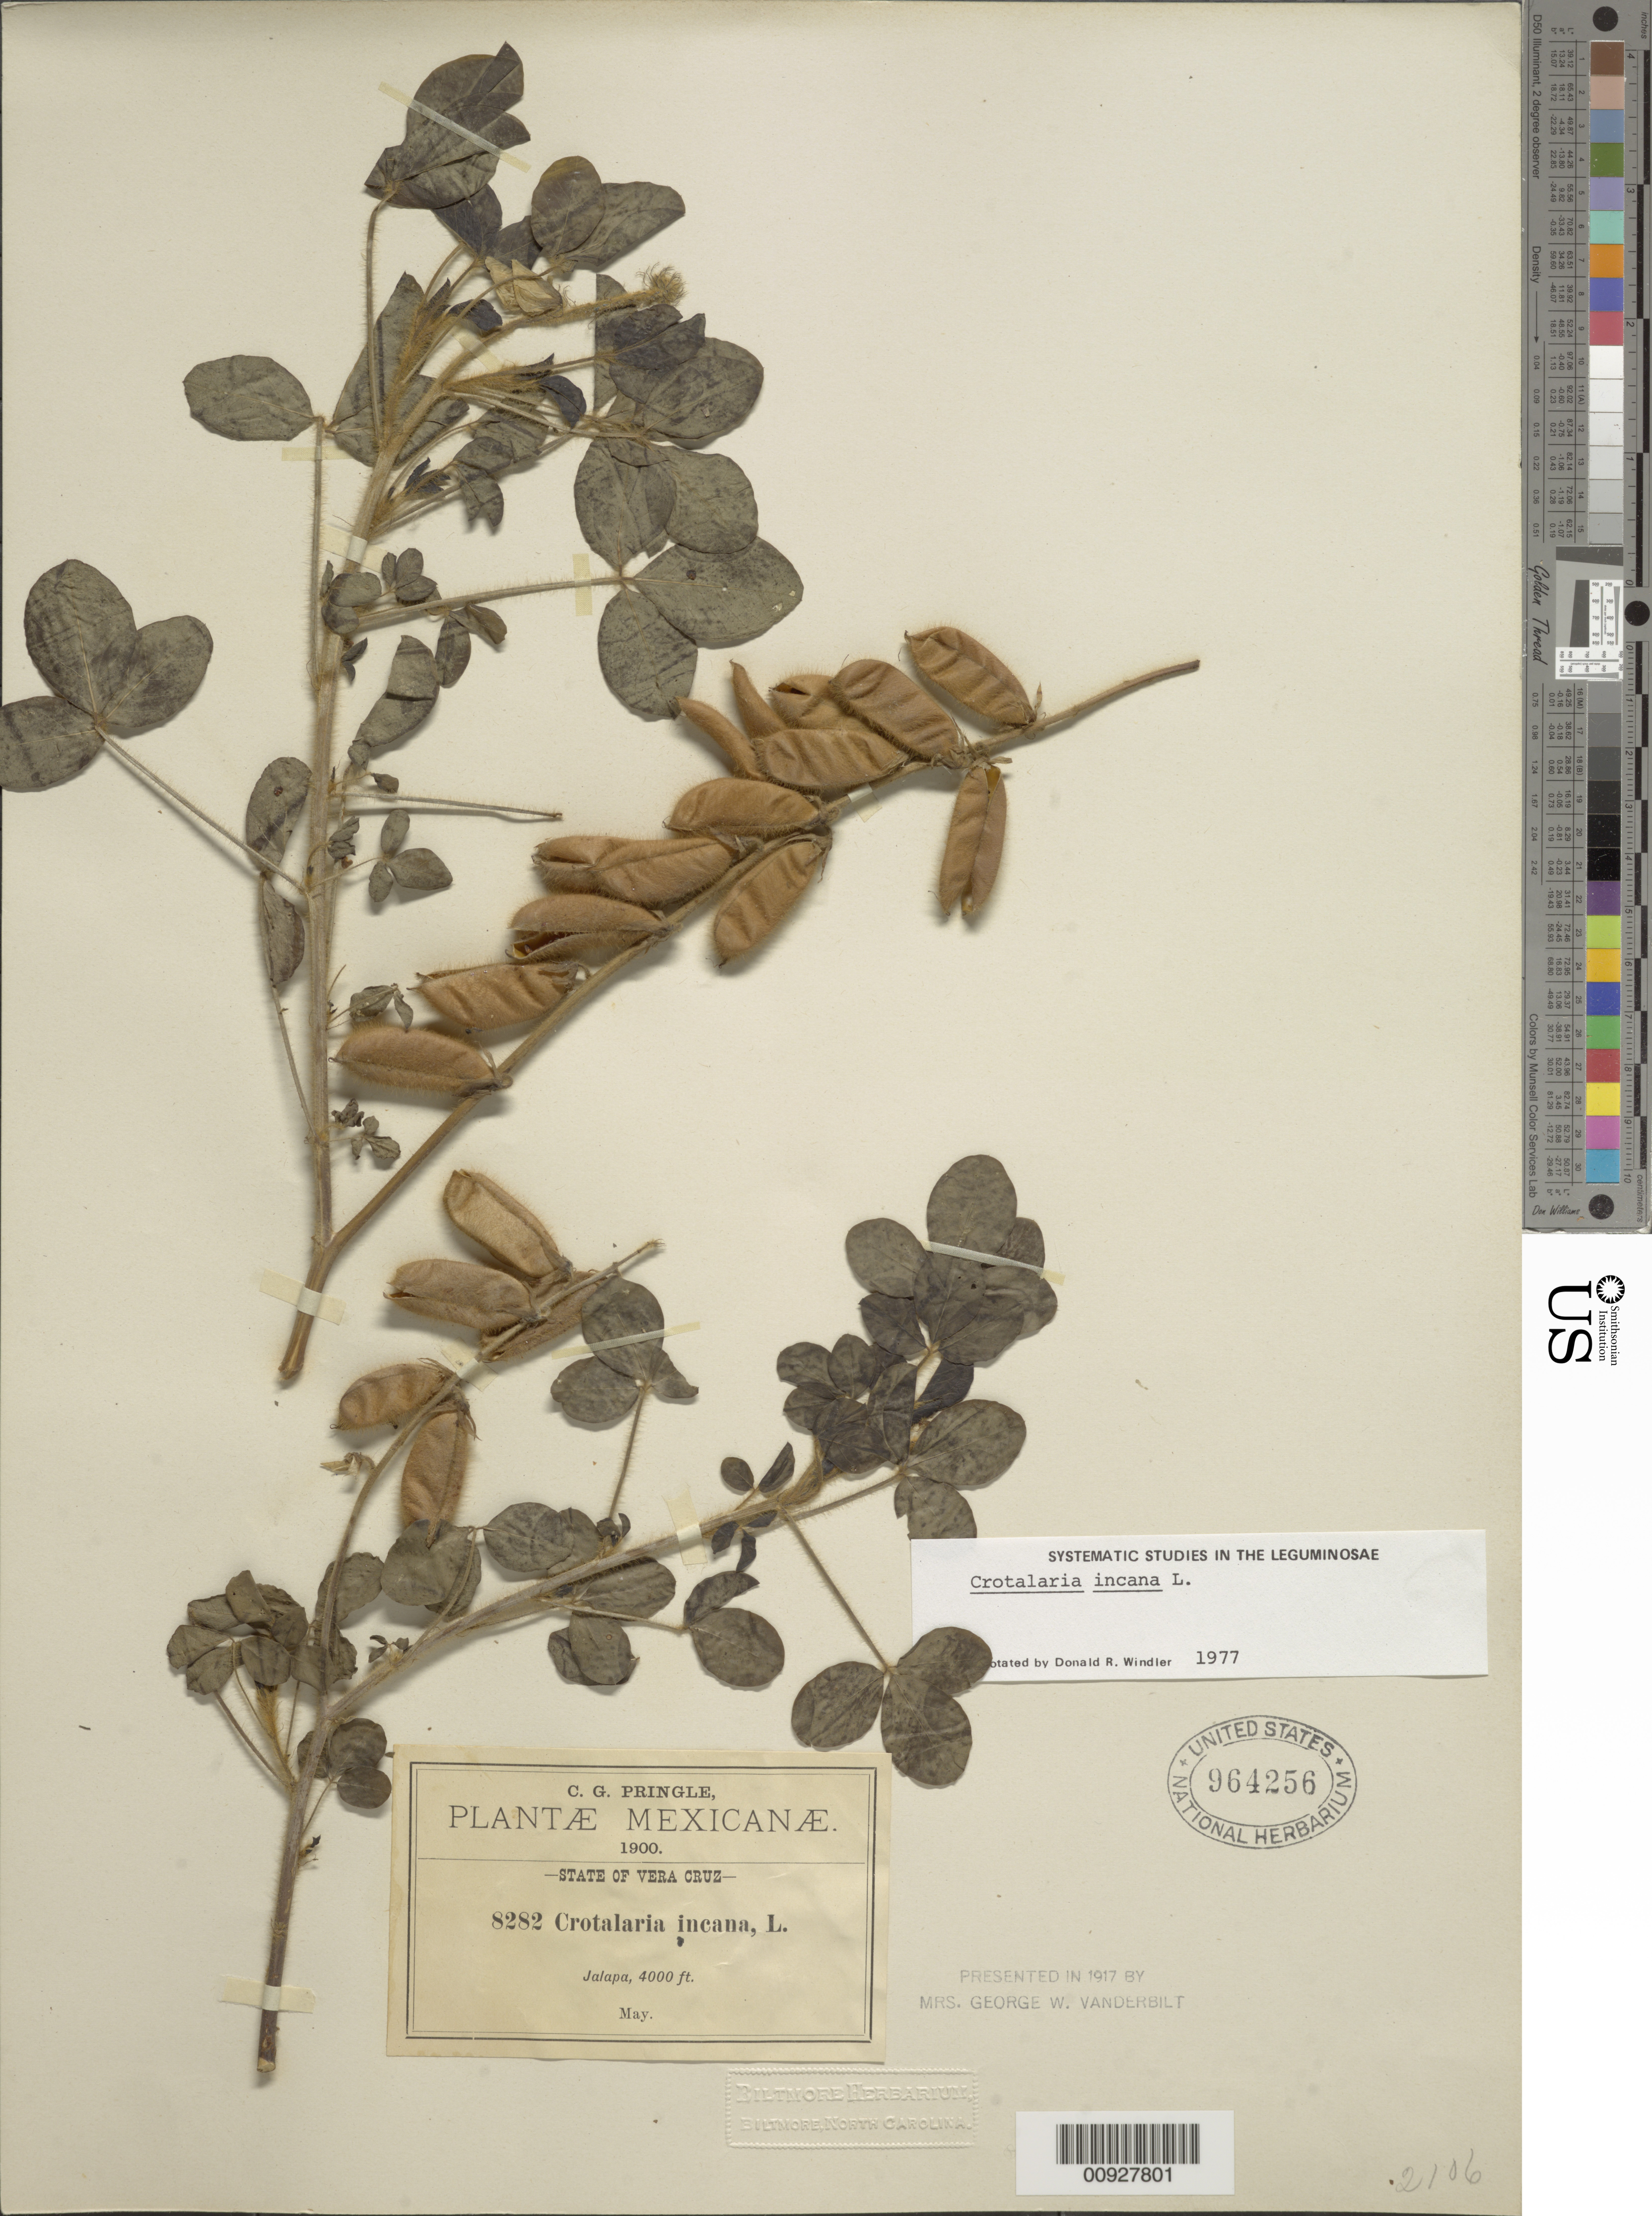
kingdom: Plantae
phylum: Tracheophyta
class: Magnoliopsida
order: Fabales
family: Fabaceae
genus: Crotalaria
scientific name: Crotalaria incana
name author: L.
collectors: C. G. Pringle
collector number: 8282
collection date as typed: May 1900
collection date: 1900-05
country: Mexico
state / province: Veracruz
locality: Jalapa, State of Veracruz.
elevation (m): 1219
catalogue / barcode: US 964256